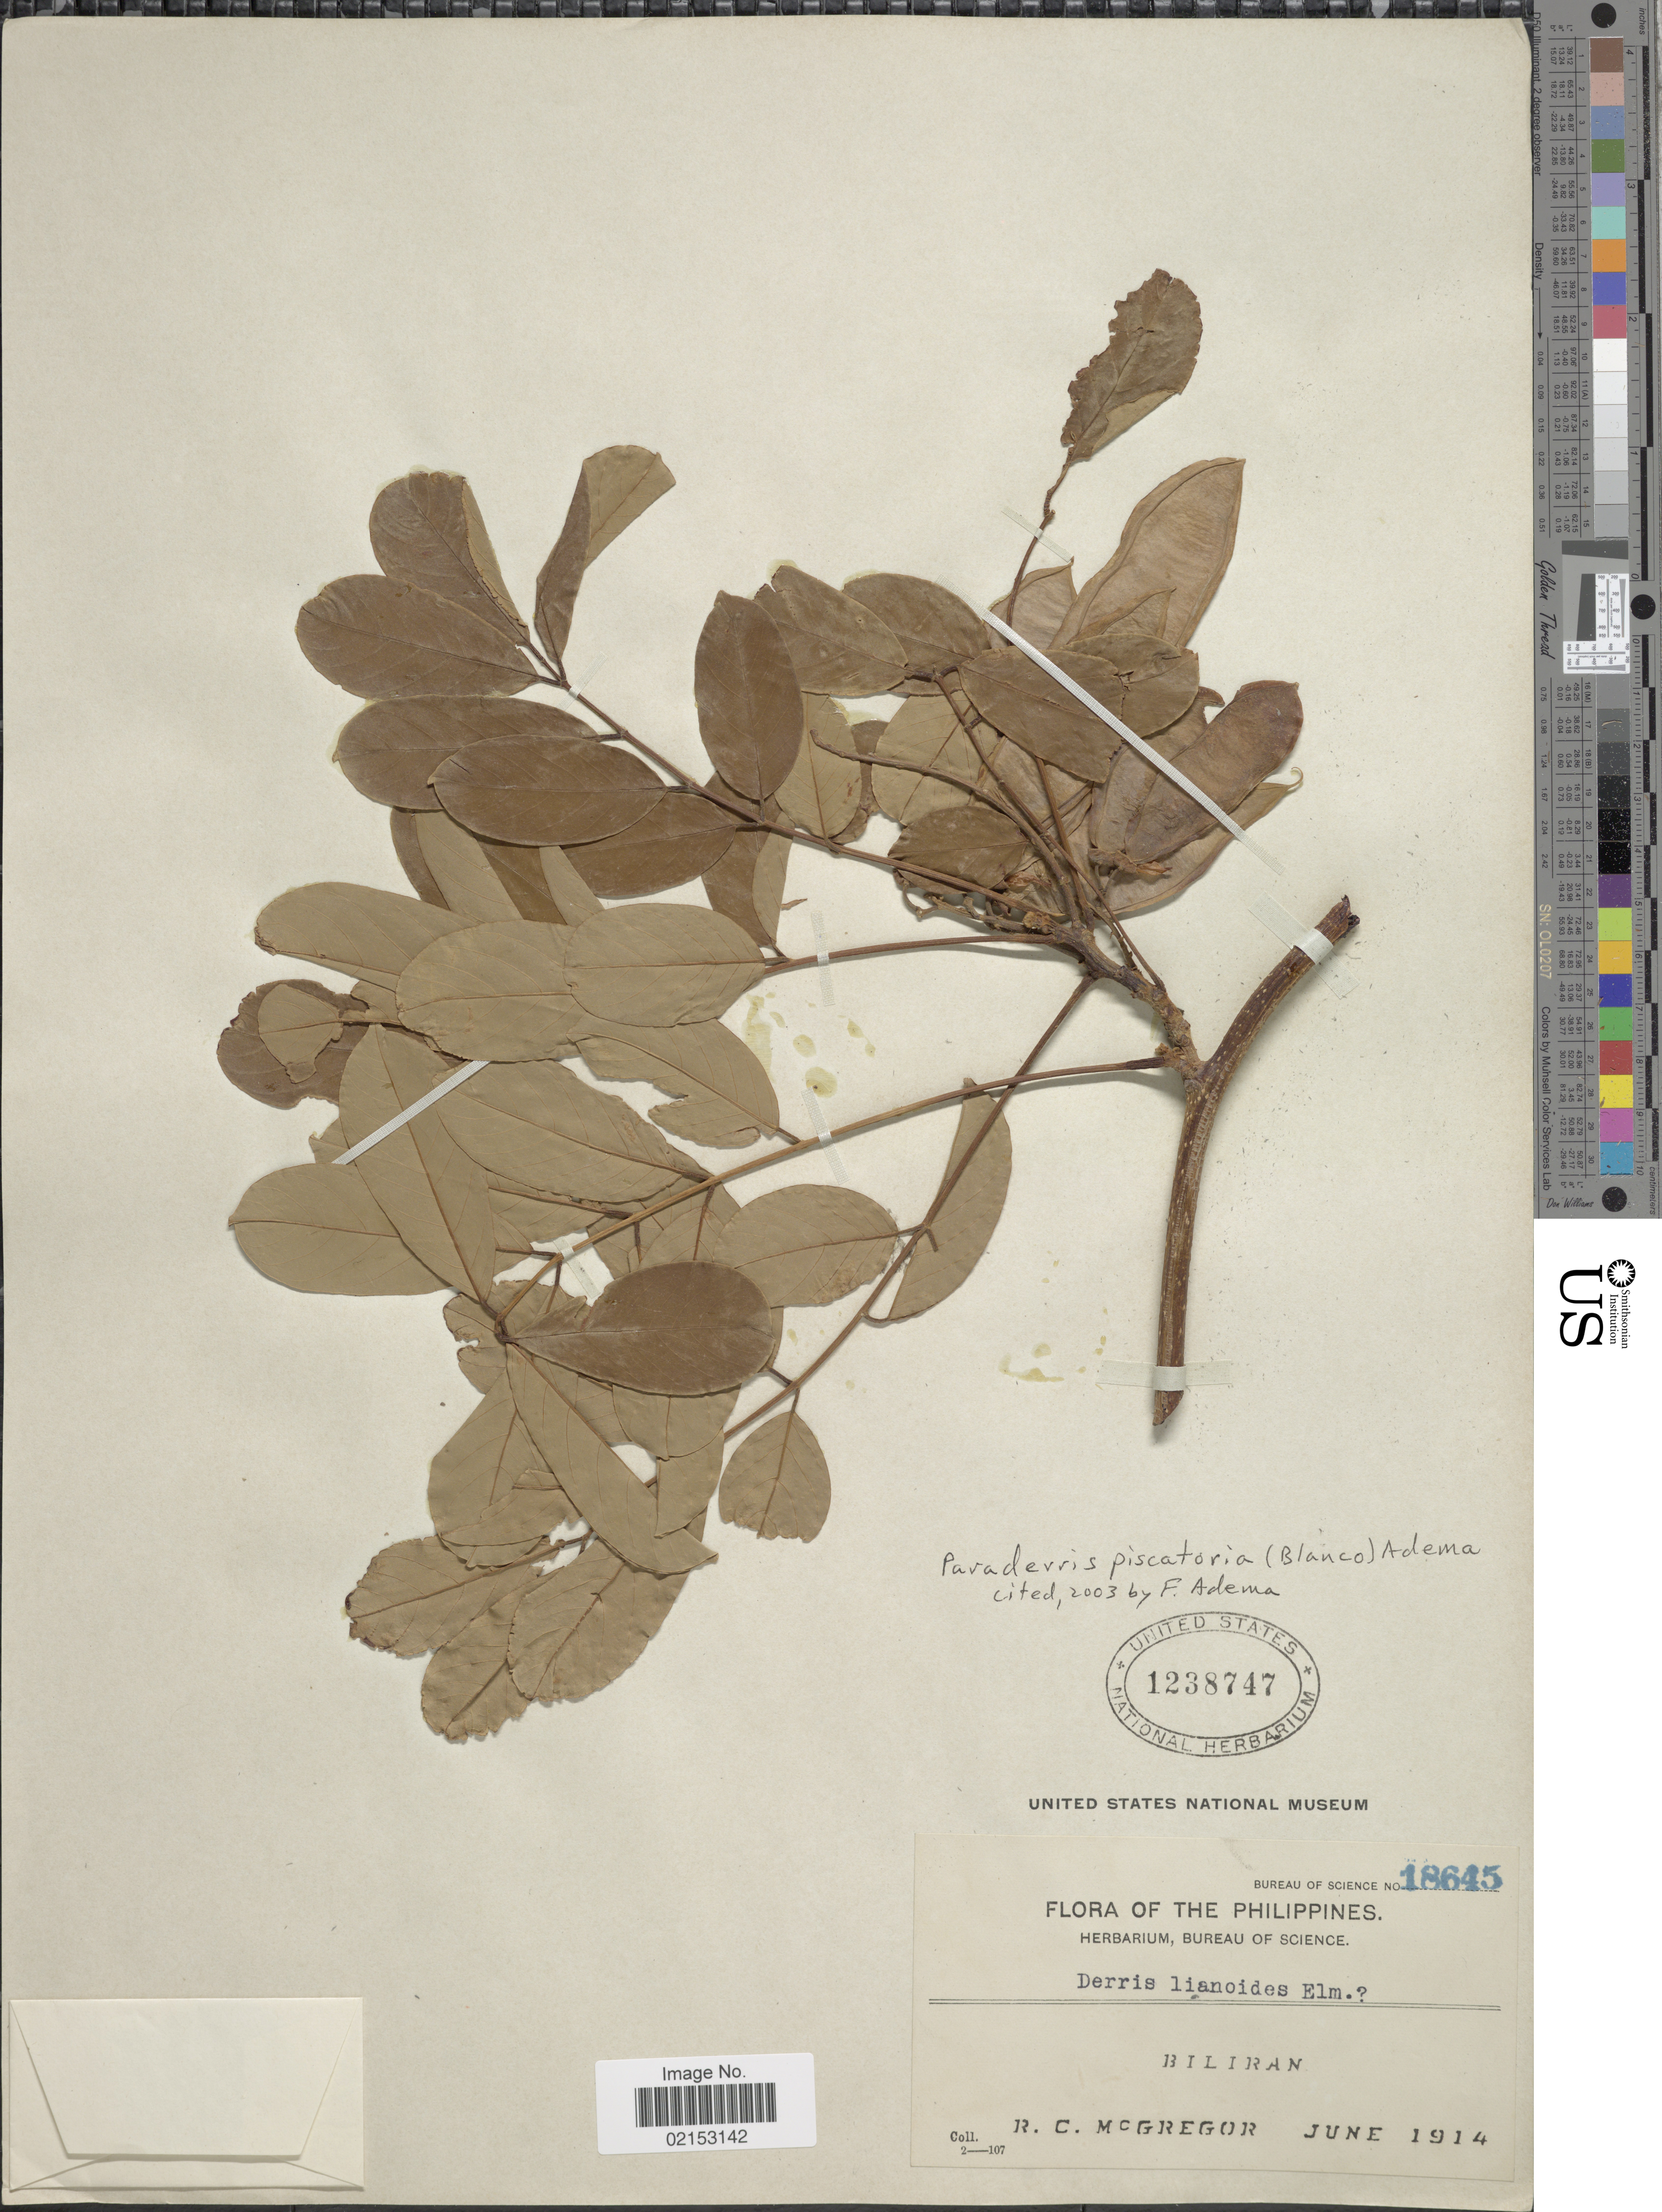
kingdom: Plantae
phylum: Tracheophyta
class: Magnoliopsida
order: Fabales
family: Fabaceae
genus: Derris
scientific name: Derris piscatoria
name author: (Blanco) Sirich. & Adema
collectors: R. C. McGregor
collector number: Bureau of Science 18645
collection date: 1914-06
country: Philippines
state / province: Eastern Visayas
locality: Biliran.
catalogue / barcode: US 1238747